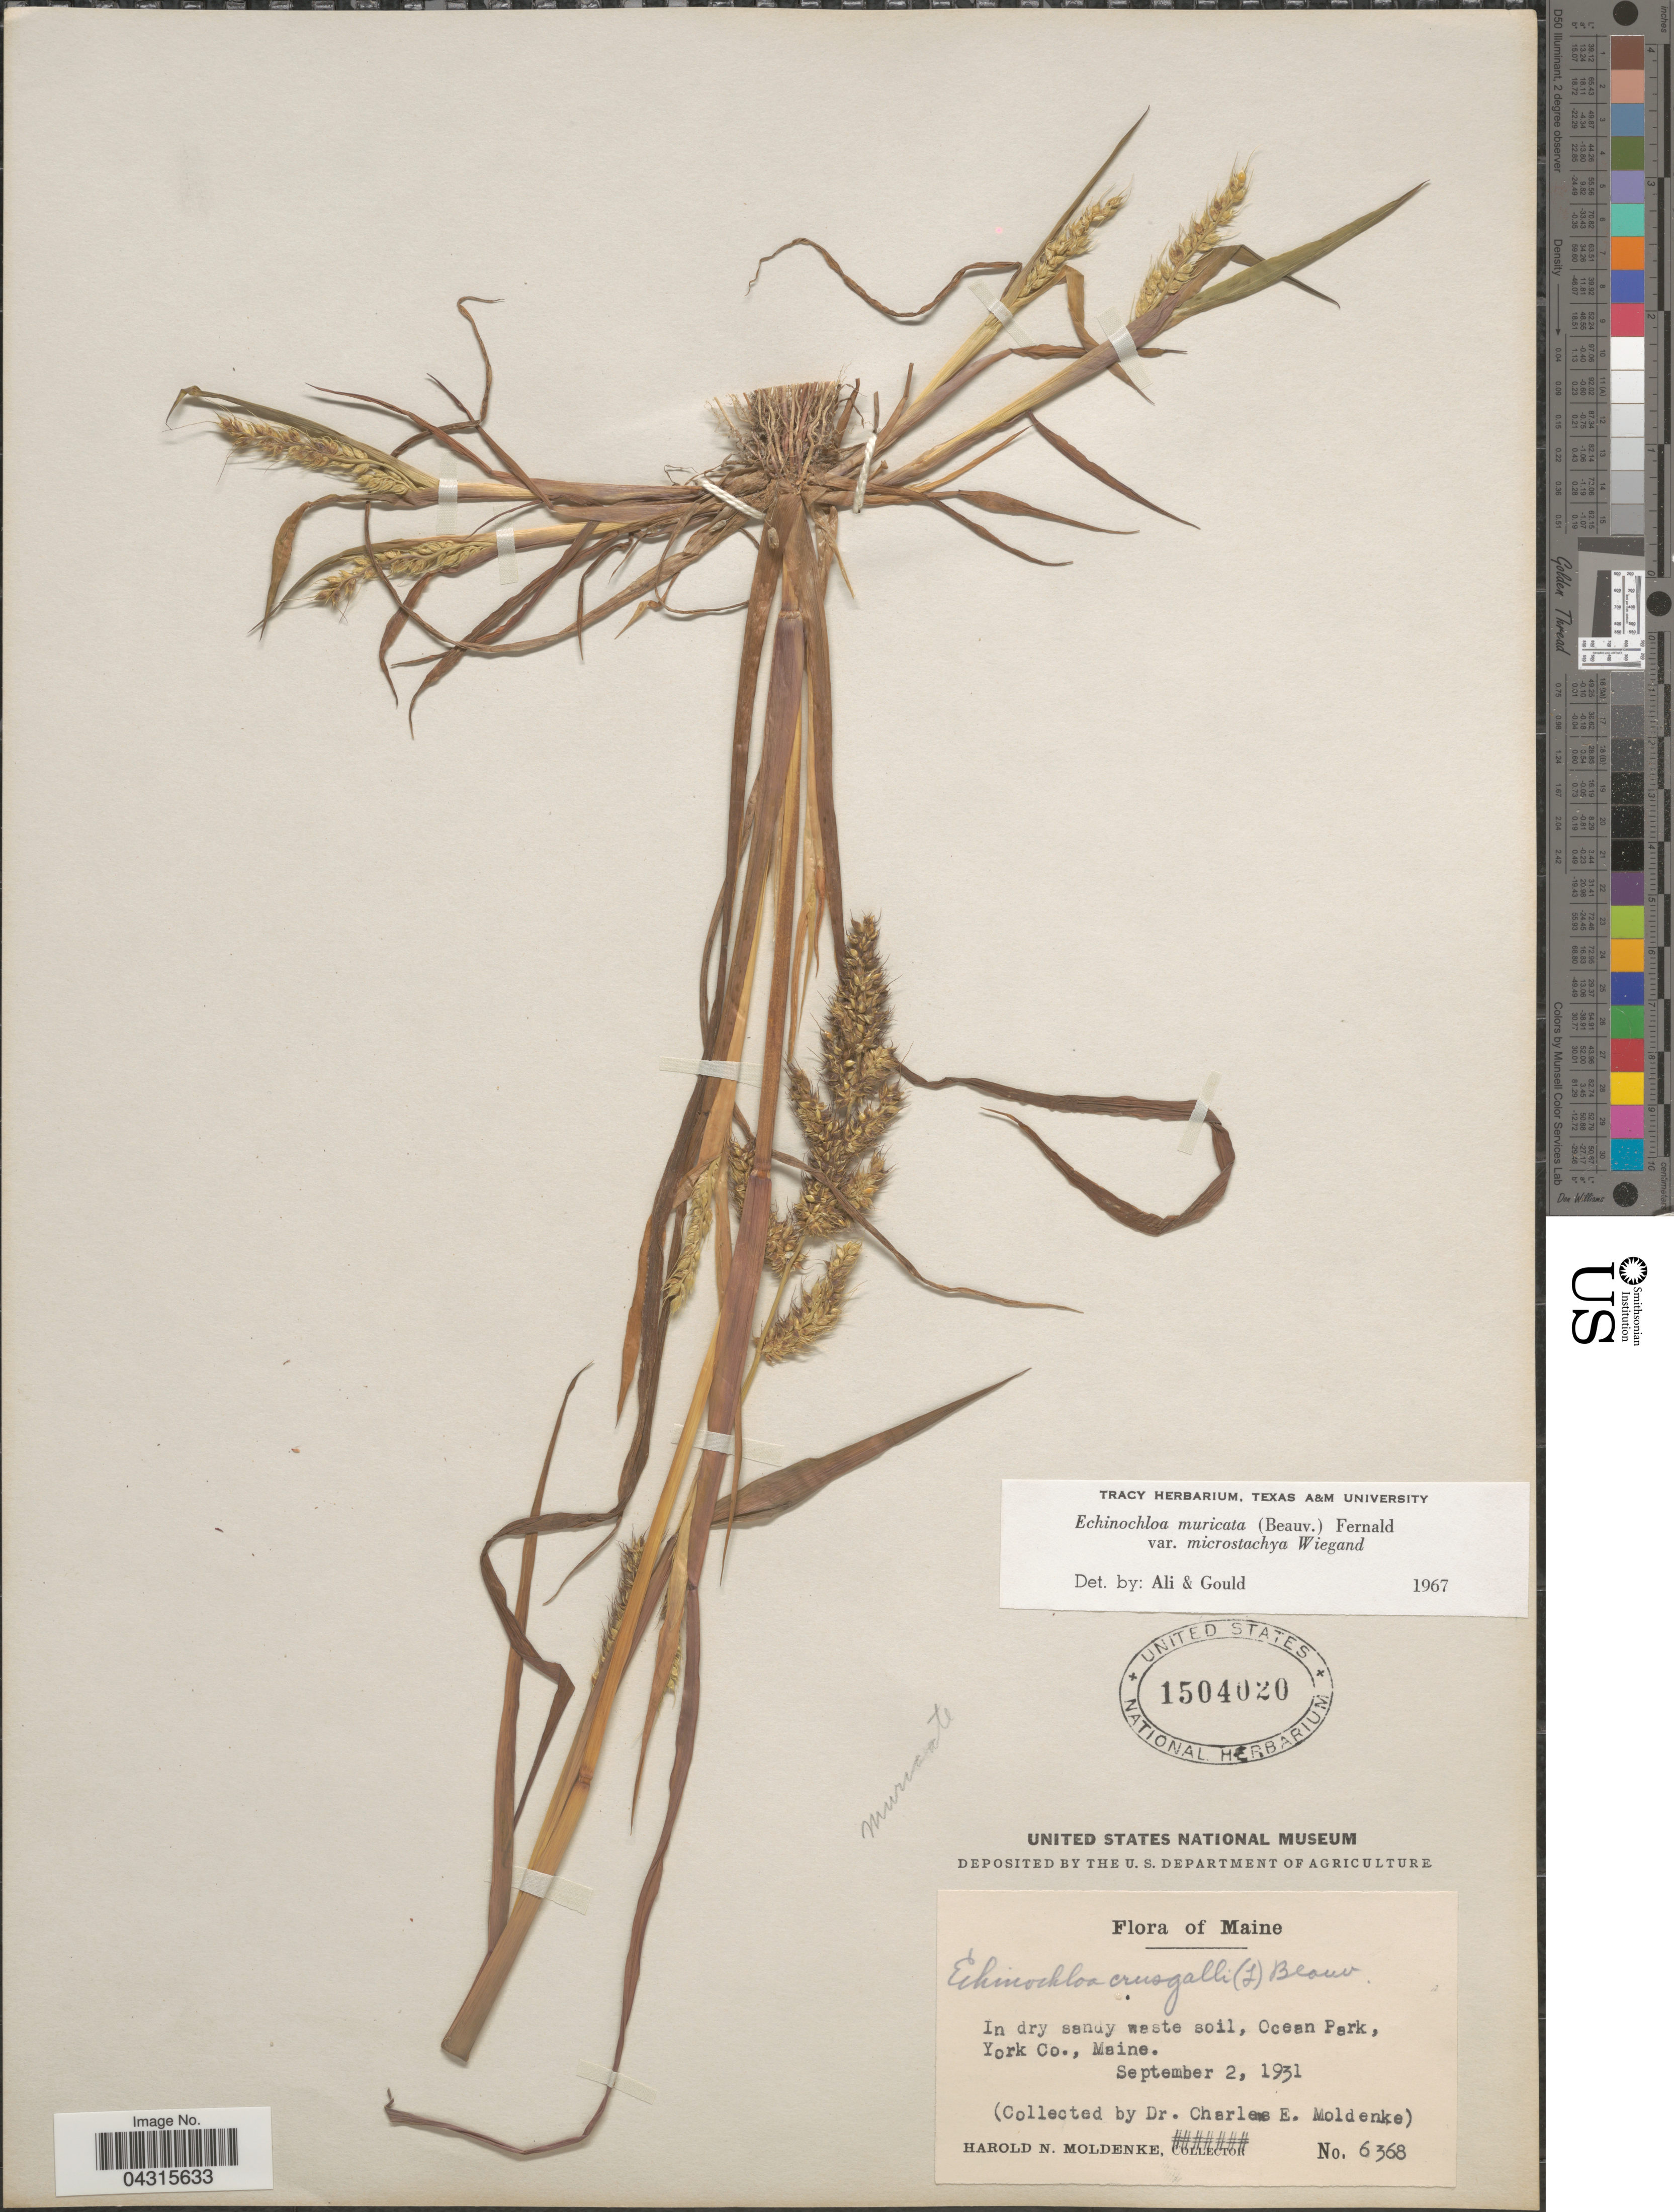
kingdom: Plantae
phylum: Tracheophyta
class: Liliopsida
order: Poales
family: Poaceae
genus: Echinochloa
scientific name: Echinochloa muricata var. microstachya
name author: Wiegand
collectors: C. Moldenke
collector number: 6368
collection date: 1931-09-02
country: United States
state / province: Maine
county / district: York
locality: In dry sandy waste soil, Ocean Park, York Co.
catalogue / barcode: US 1504020